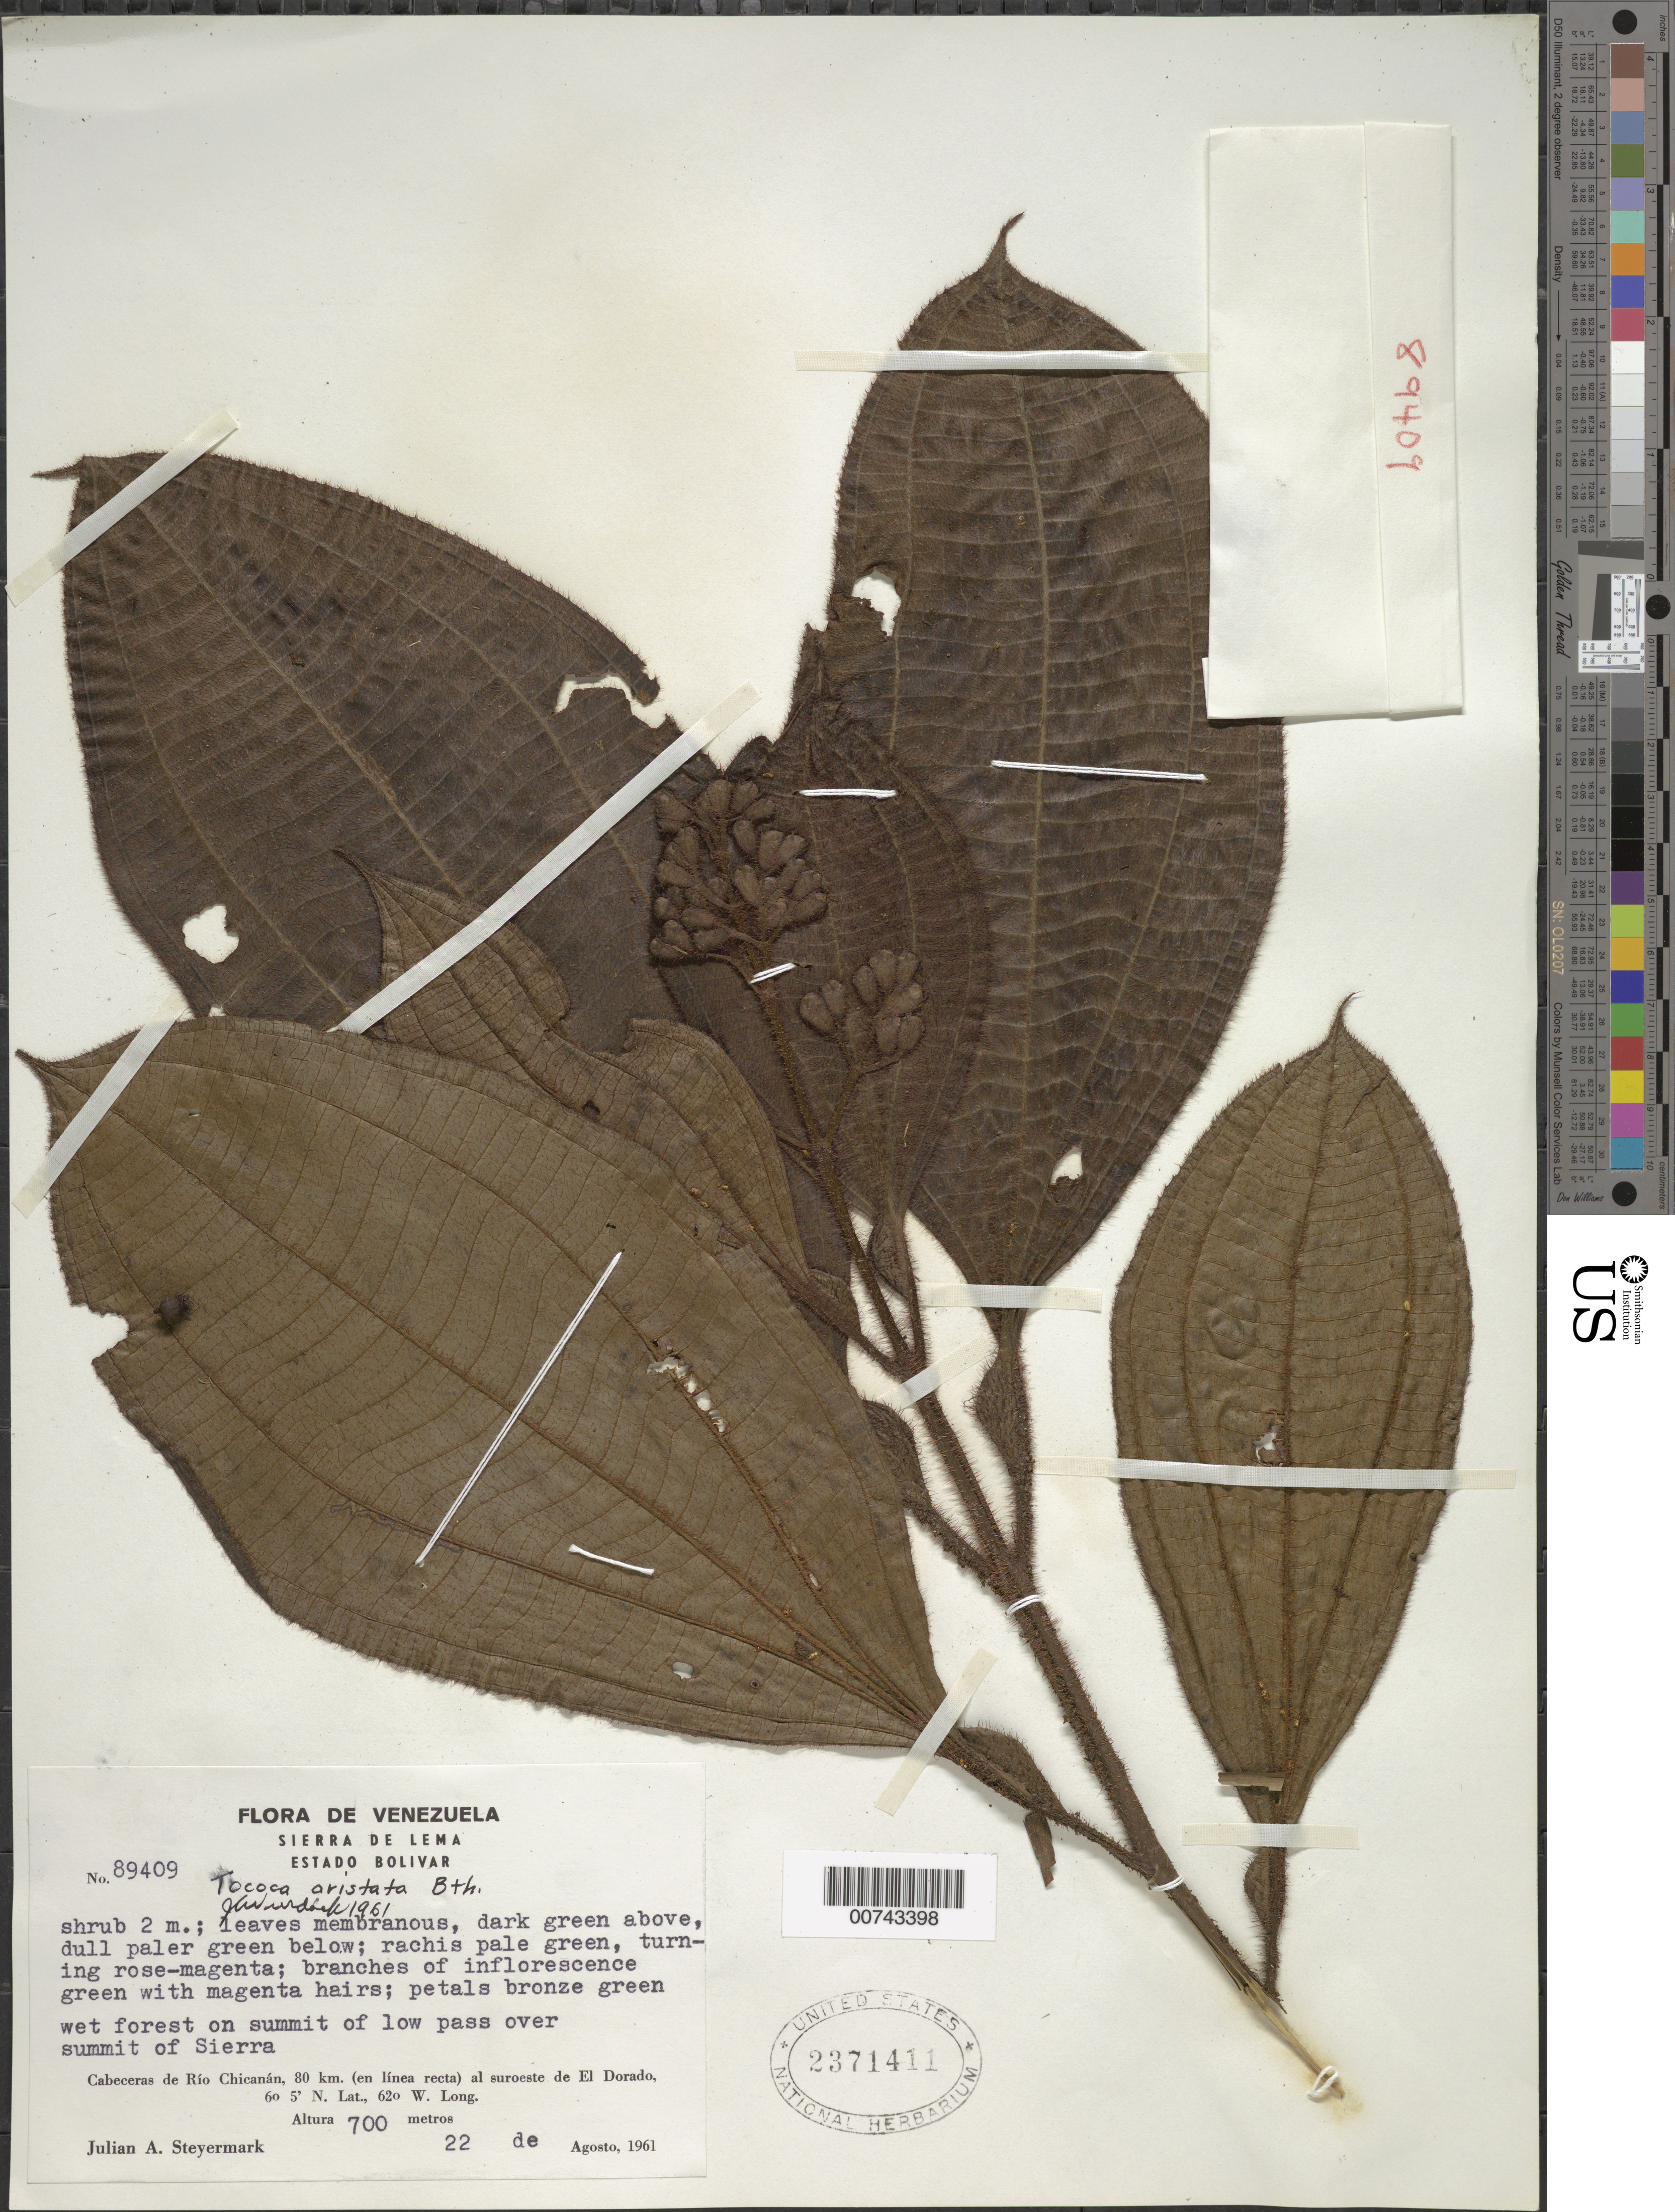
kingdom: Plantae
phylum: Tracheophyta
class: Magnoliopsida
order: Myrtales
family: Melastomataceae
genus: Tococa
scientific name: Tococa aristata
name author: Benth.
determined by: Wurdack, John J., (US), US (UNITED STATES)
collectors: J. Steyermark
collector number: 89409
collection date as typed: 22-Aug-61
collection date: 1961-08-22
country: Venezuela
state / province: Bolívar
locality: Sierra de Lema; Cabeceras de Río Chicanán, 80 km (in a straight line) to southwest of El Dorado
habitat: Wet forest on summit of low pass over summit of Sierra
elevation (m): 700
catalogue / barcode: US 2371411